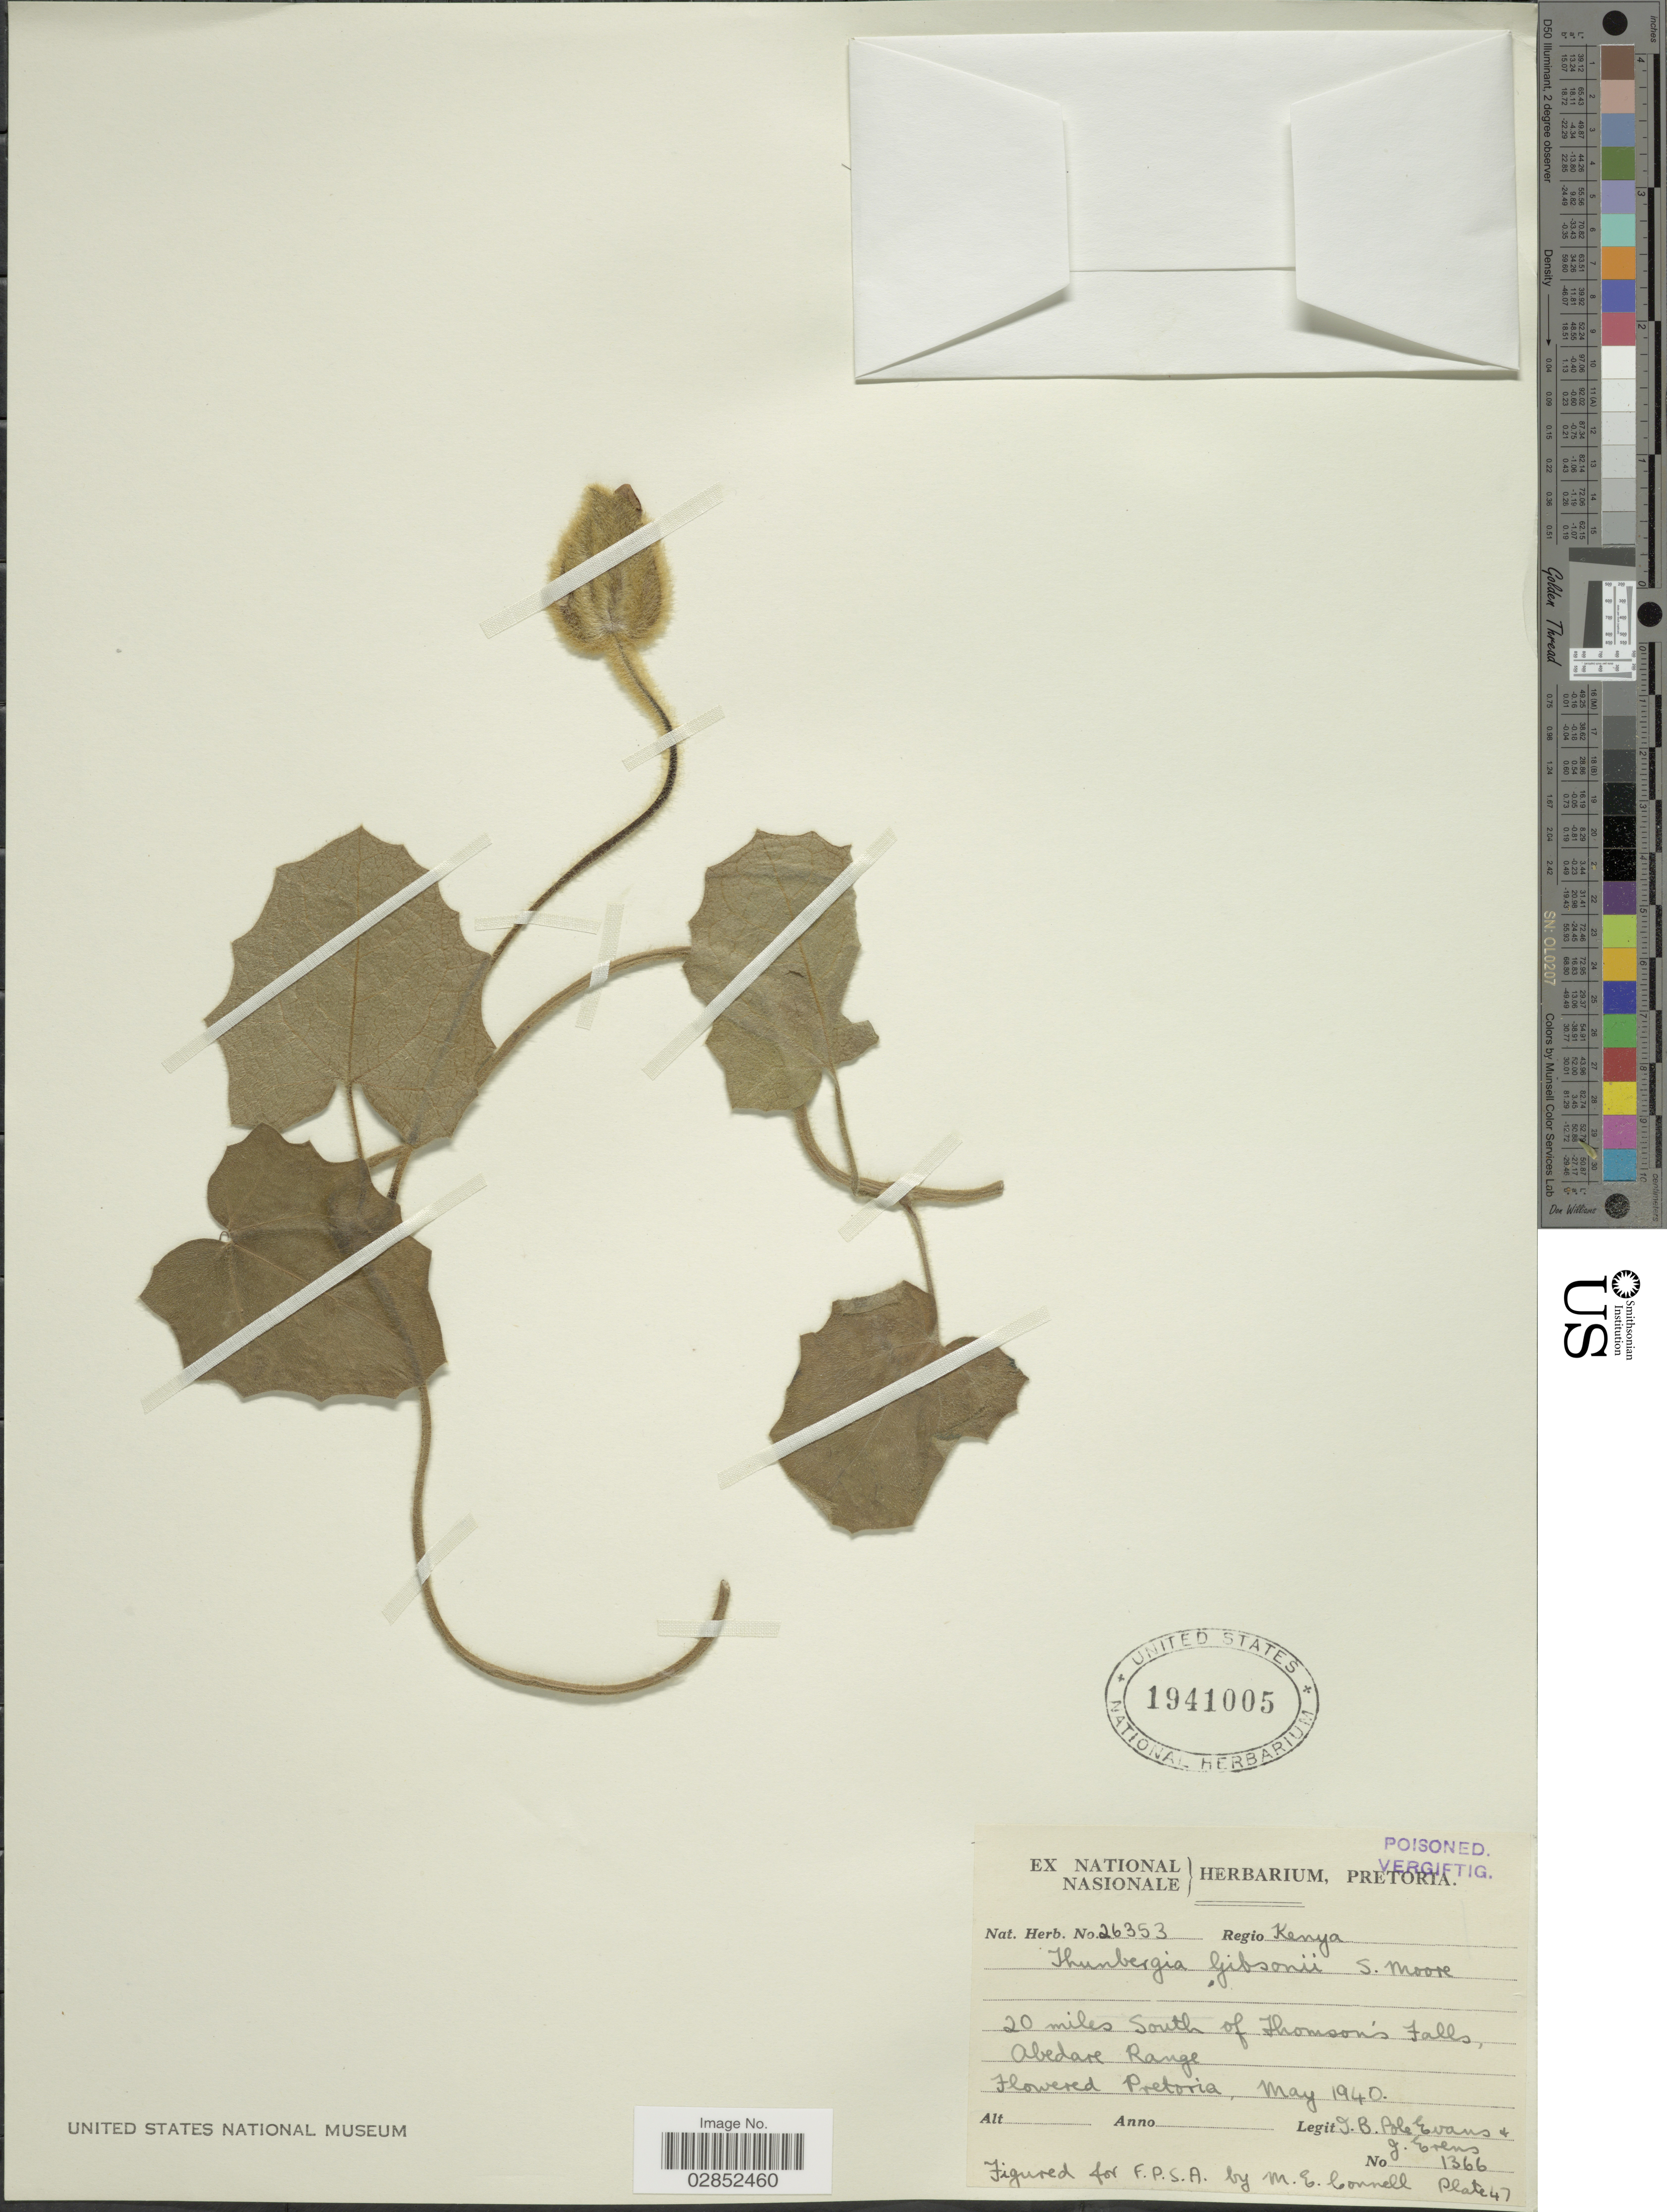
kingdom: Plantae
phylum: Tracheophyta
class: Magnoliopsida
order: Lamiales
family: Acanthaceae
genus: Thunbergia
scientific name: Thunbergia gibsonii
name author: S. Moore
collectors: I. B. Pole-Evans & J. Erens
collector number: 1366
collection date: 1940-05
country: Kenya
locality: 20 miles South of Thomson's Falls, Abedare Range. Regio Kenya.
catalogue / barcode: US 1941005